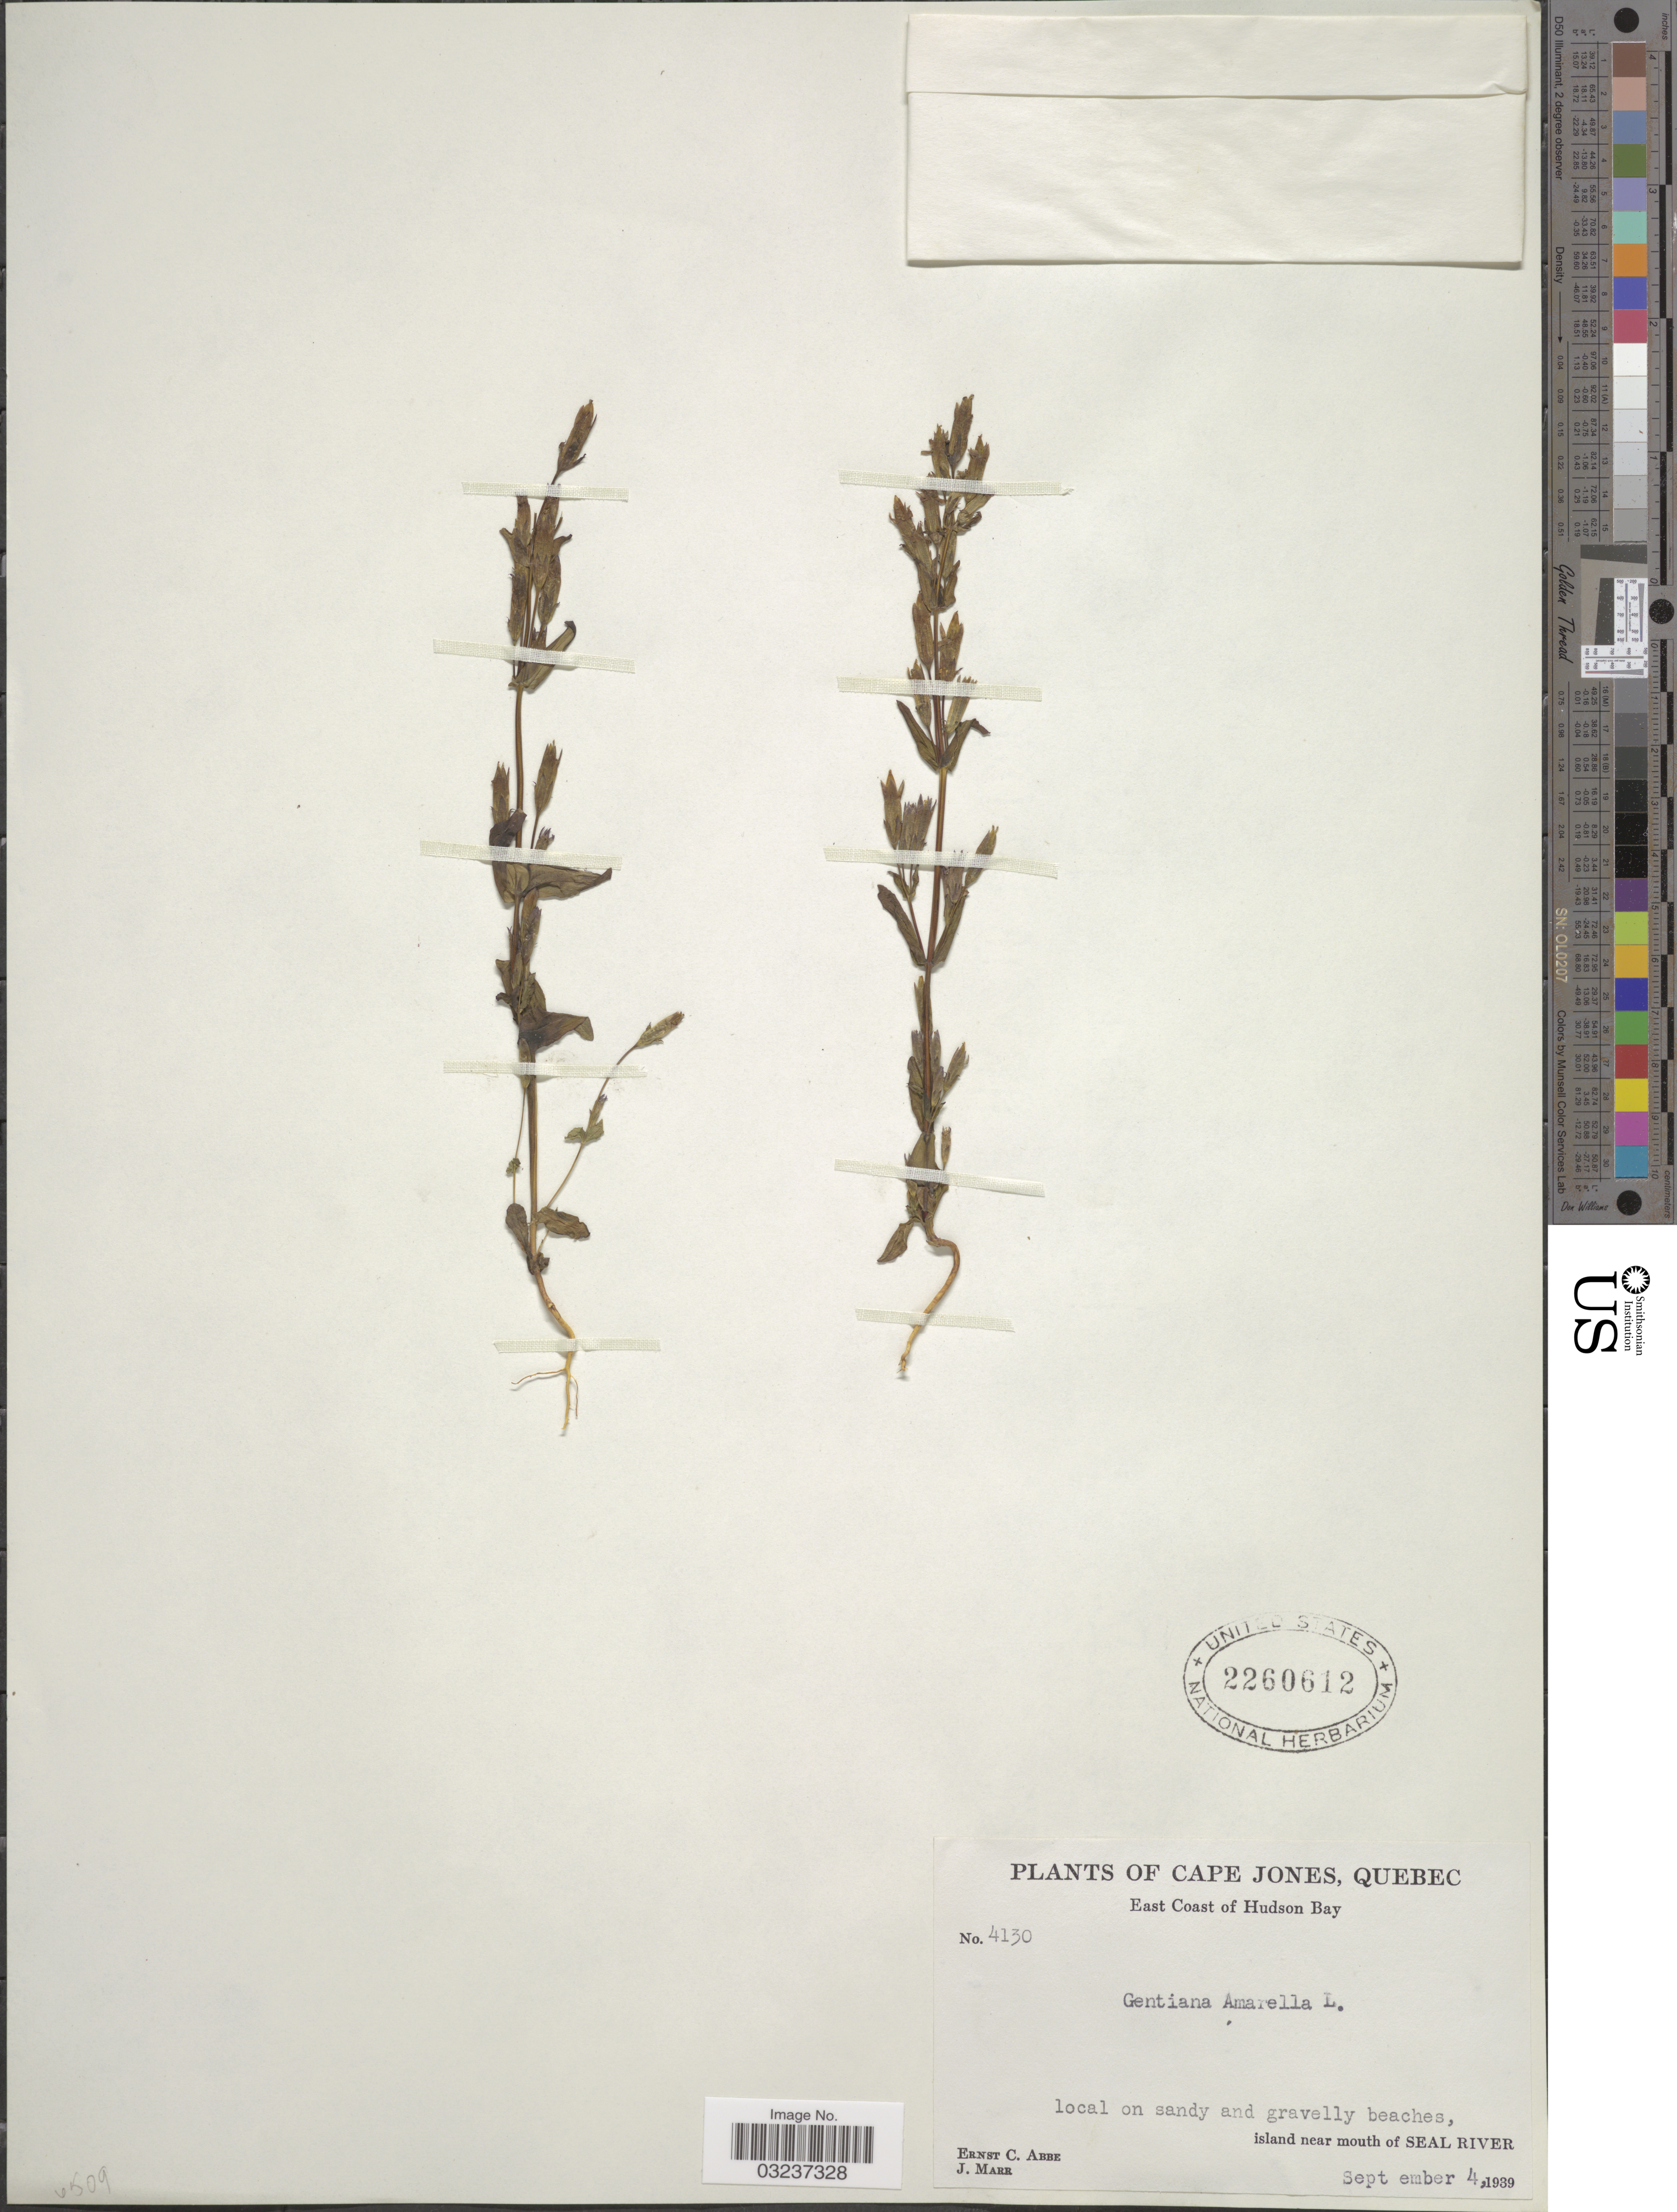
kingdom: Plantae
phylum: Tracheophyta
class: Magnoliopsida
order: Gentianales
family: Gentianaceae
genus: Gentianella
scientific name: Gentianella amarella subsp. acuta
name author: (Michx.) J.M. Gillett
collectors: E. C. Abbe & J. Marr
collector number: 4130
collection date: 1939-09-04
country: Canada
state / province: Quebec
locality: Cape Jones. East Coast of Hudson Bay. Island near mouth of Seal River.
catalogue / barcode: US 2260612